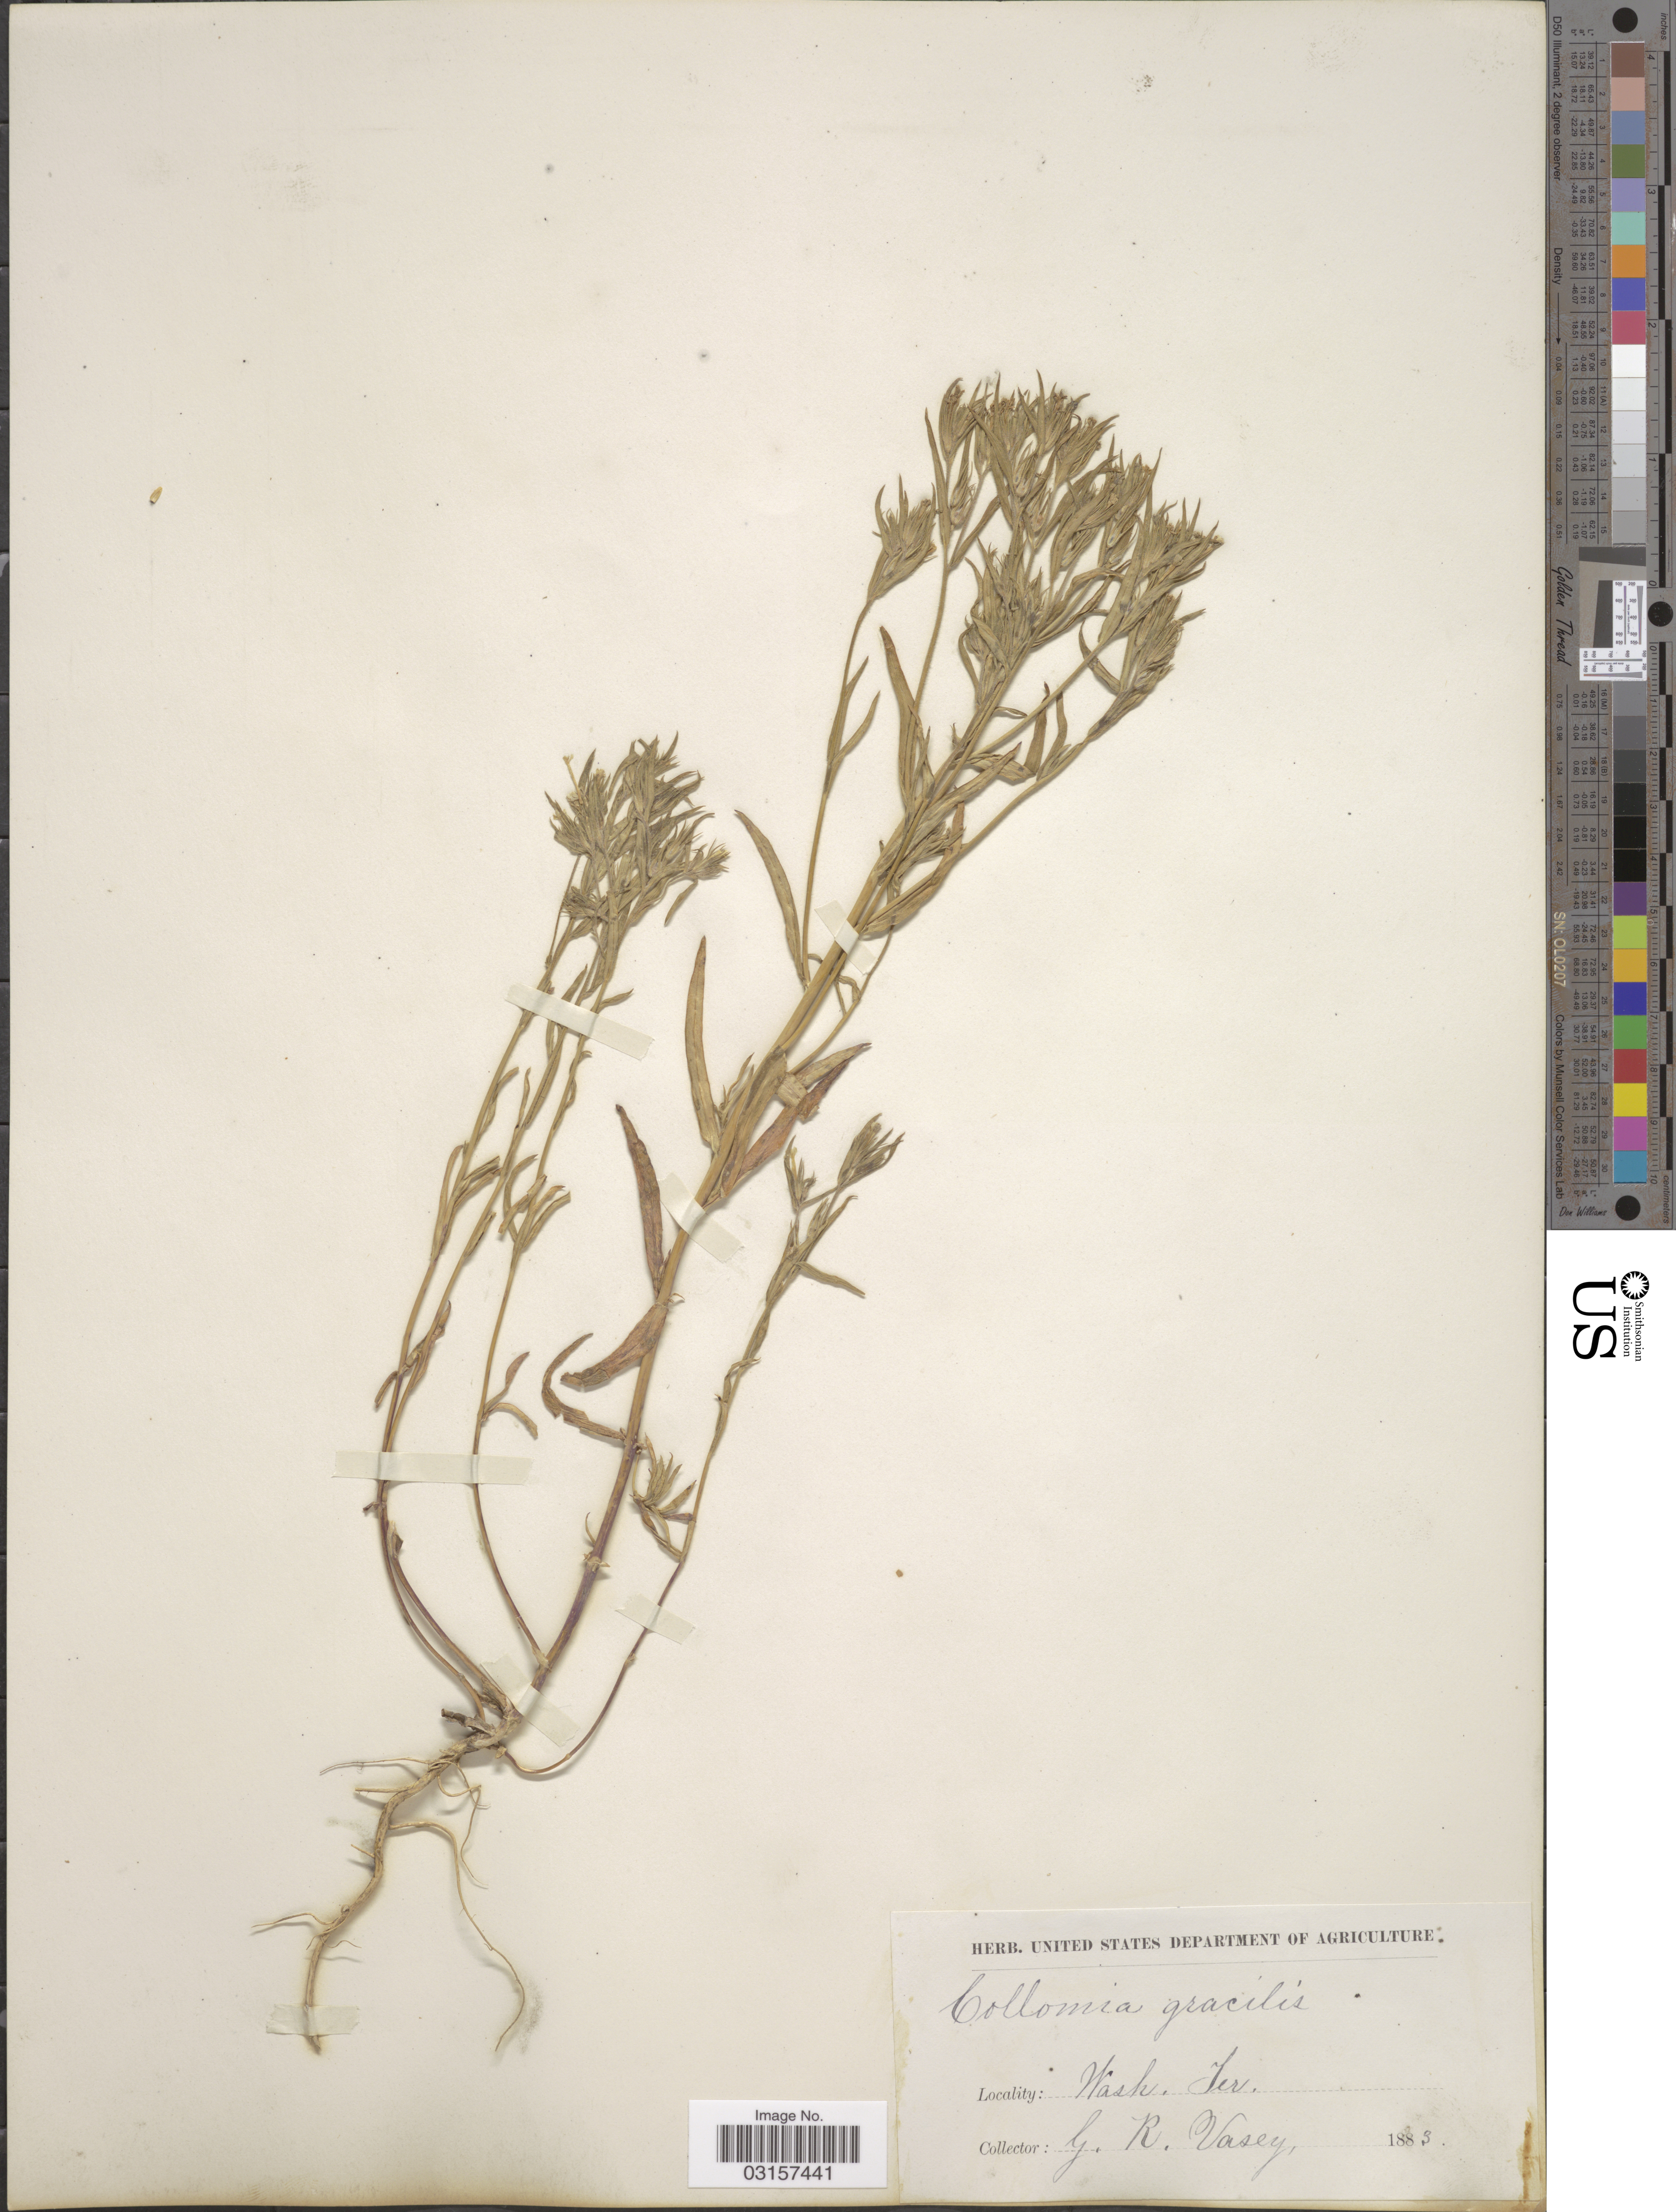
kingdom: Plantae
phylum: Tracheophyta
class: Magnoliopsida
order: Ericales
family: Polemoniaceae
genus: Microsteris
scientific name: Microsteris gracilis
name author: (Hook.) Greene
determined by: (US) Smithsonian Institution - National Museum of Natural History - Department of Botany (UNITED STATES)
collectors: G. R. Vasey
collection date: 1883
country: United States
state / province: Washington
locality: Wash. Ter.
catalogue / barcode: US 103241